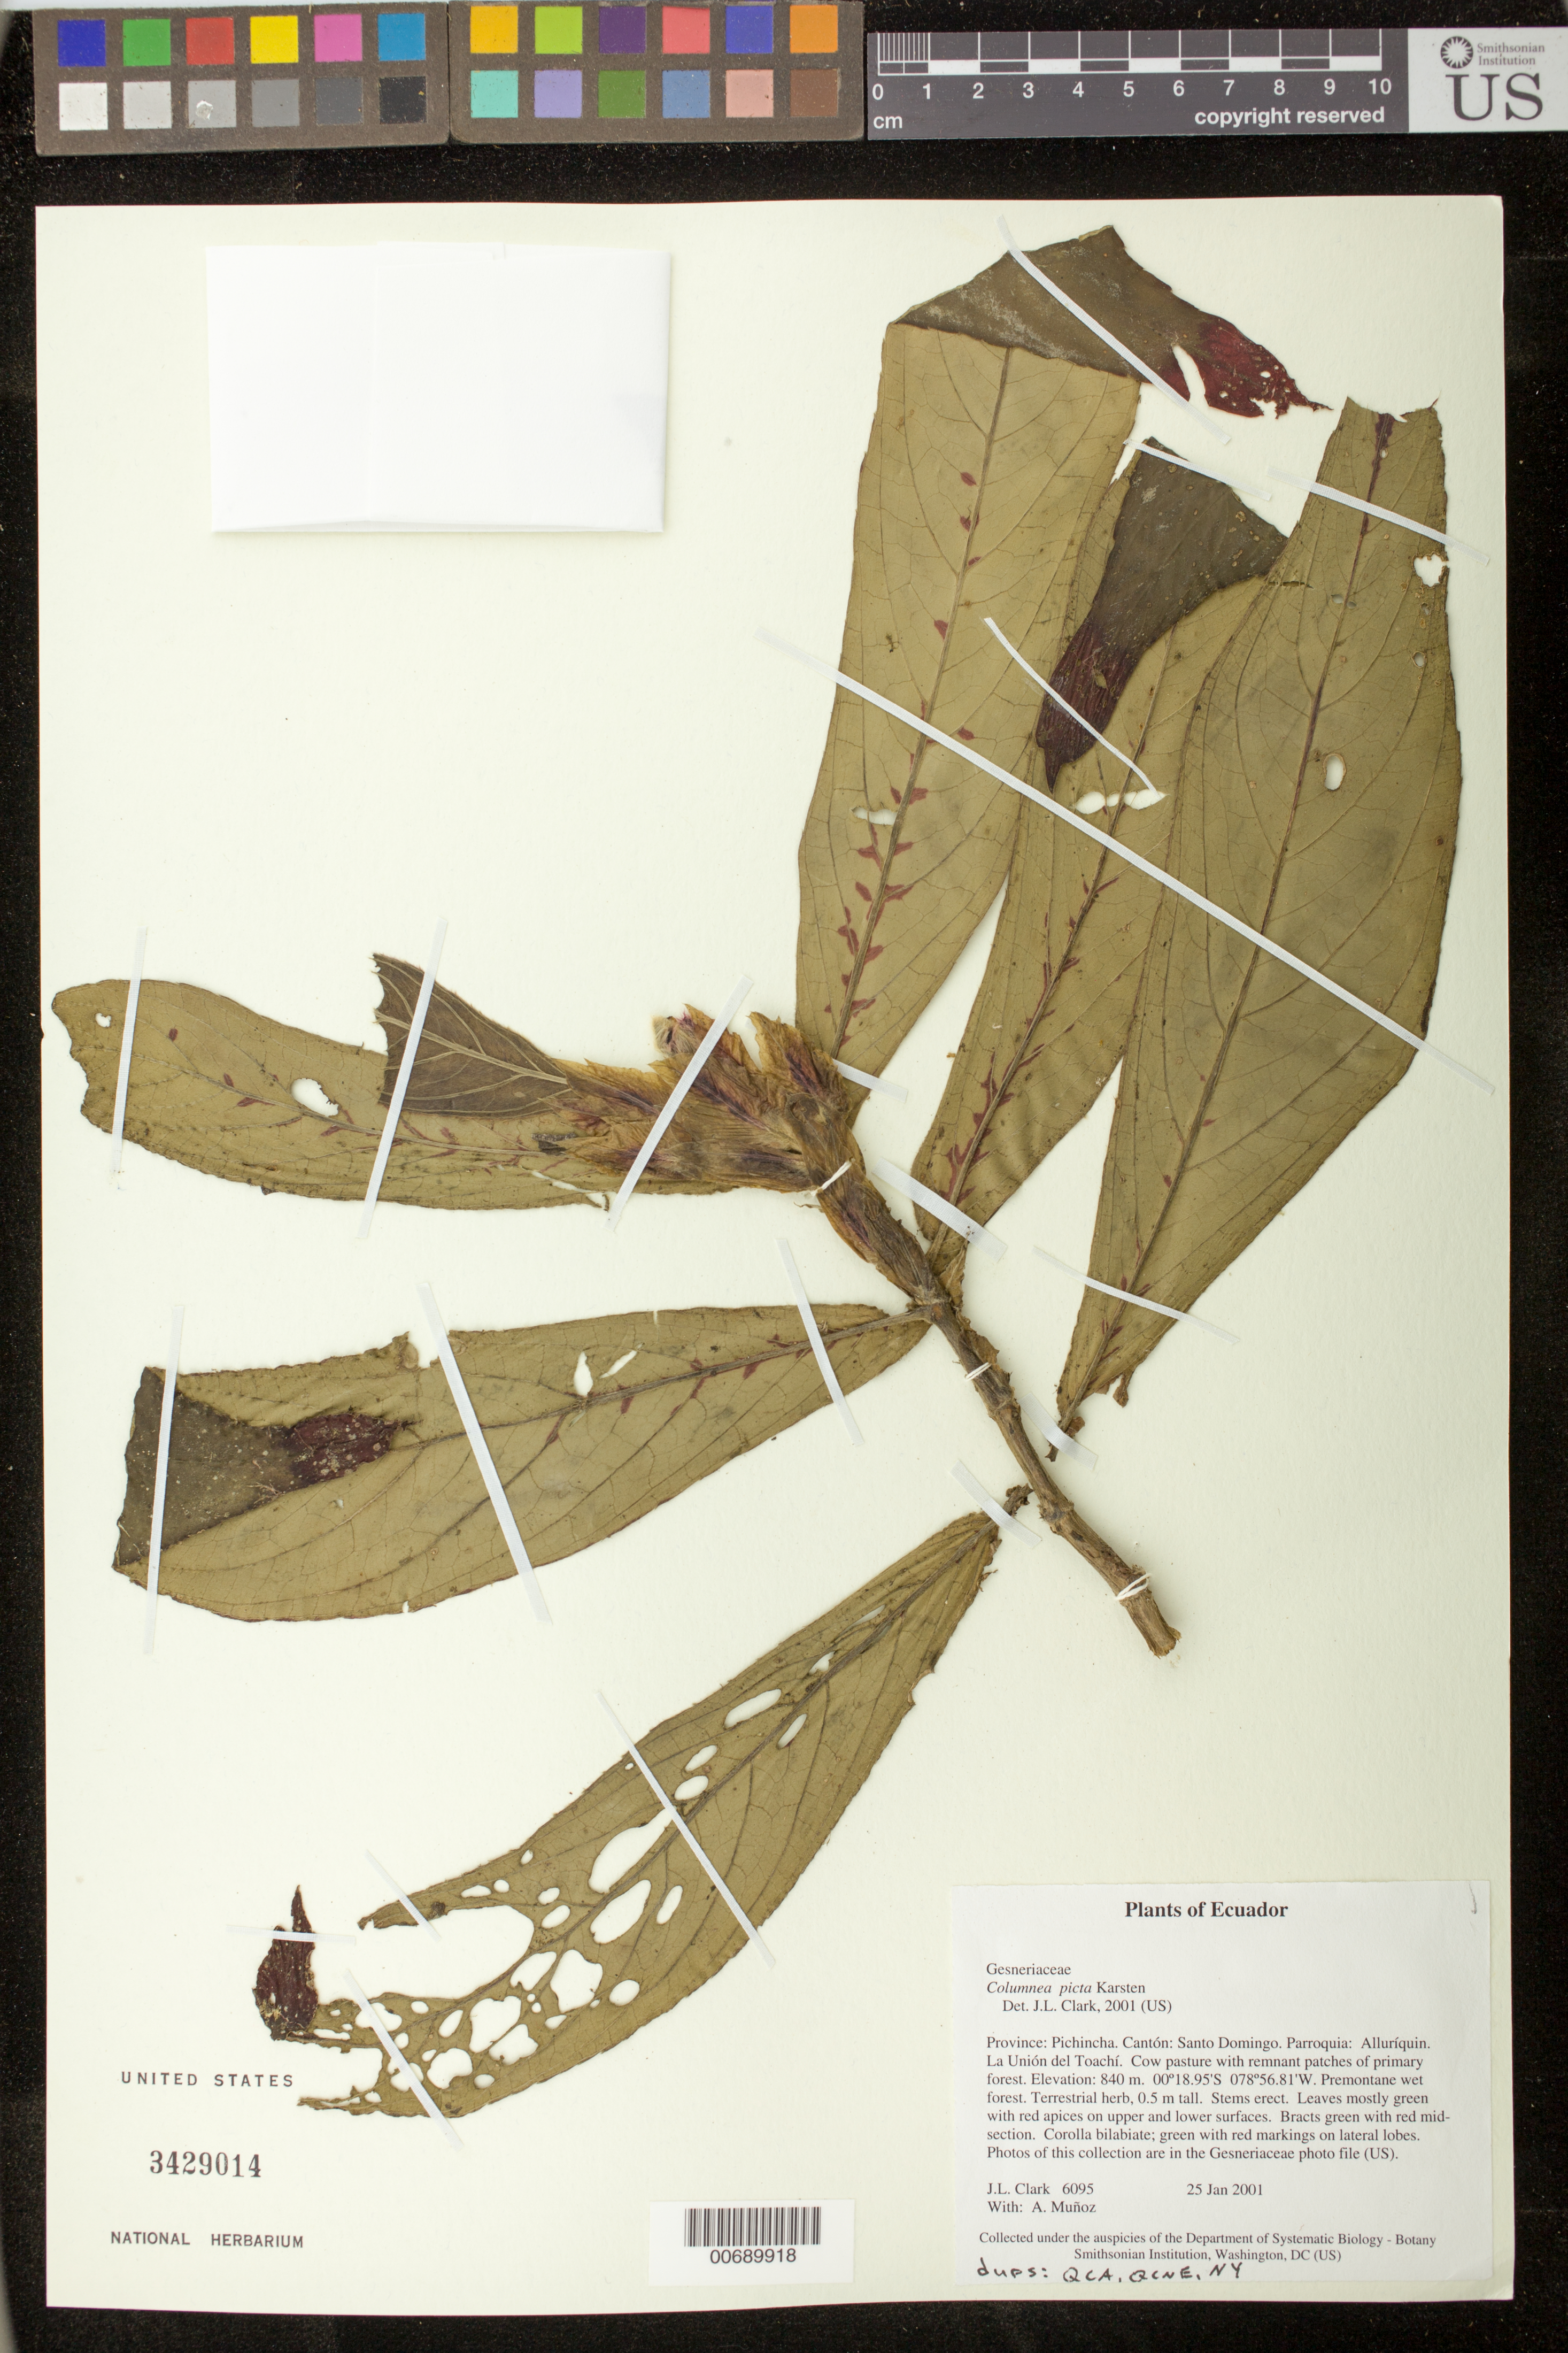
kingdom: Plantae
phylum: Tracheophyta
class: Magnoliopsida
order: Lamiales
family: Gesneriaceae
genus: Columnea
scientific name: Columnea karsteniana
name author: Singh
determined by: Skog, Laurence E.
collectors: J. L. Clark & A. Muñoz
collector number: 06095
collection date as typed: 25 Jan 2001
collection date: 2001-01-25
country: Ecuador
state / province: Pichincha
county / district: Santo Domingo de Los Colorados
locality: Parroquia: Alluríquin. La Unión del Toachí. Cow pasture with remnant patches of primary forest.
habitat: Premontane wet forest.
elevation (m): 840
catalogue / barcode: US 3429014